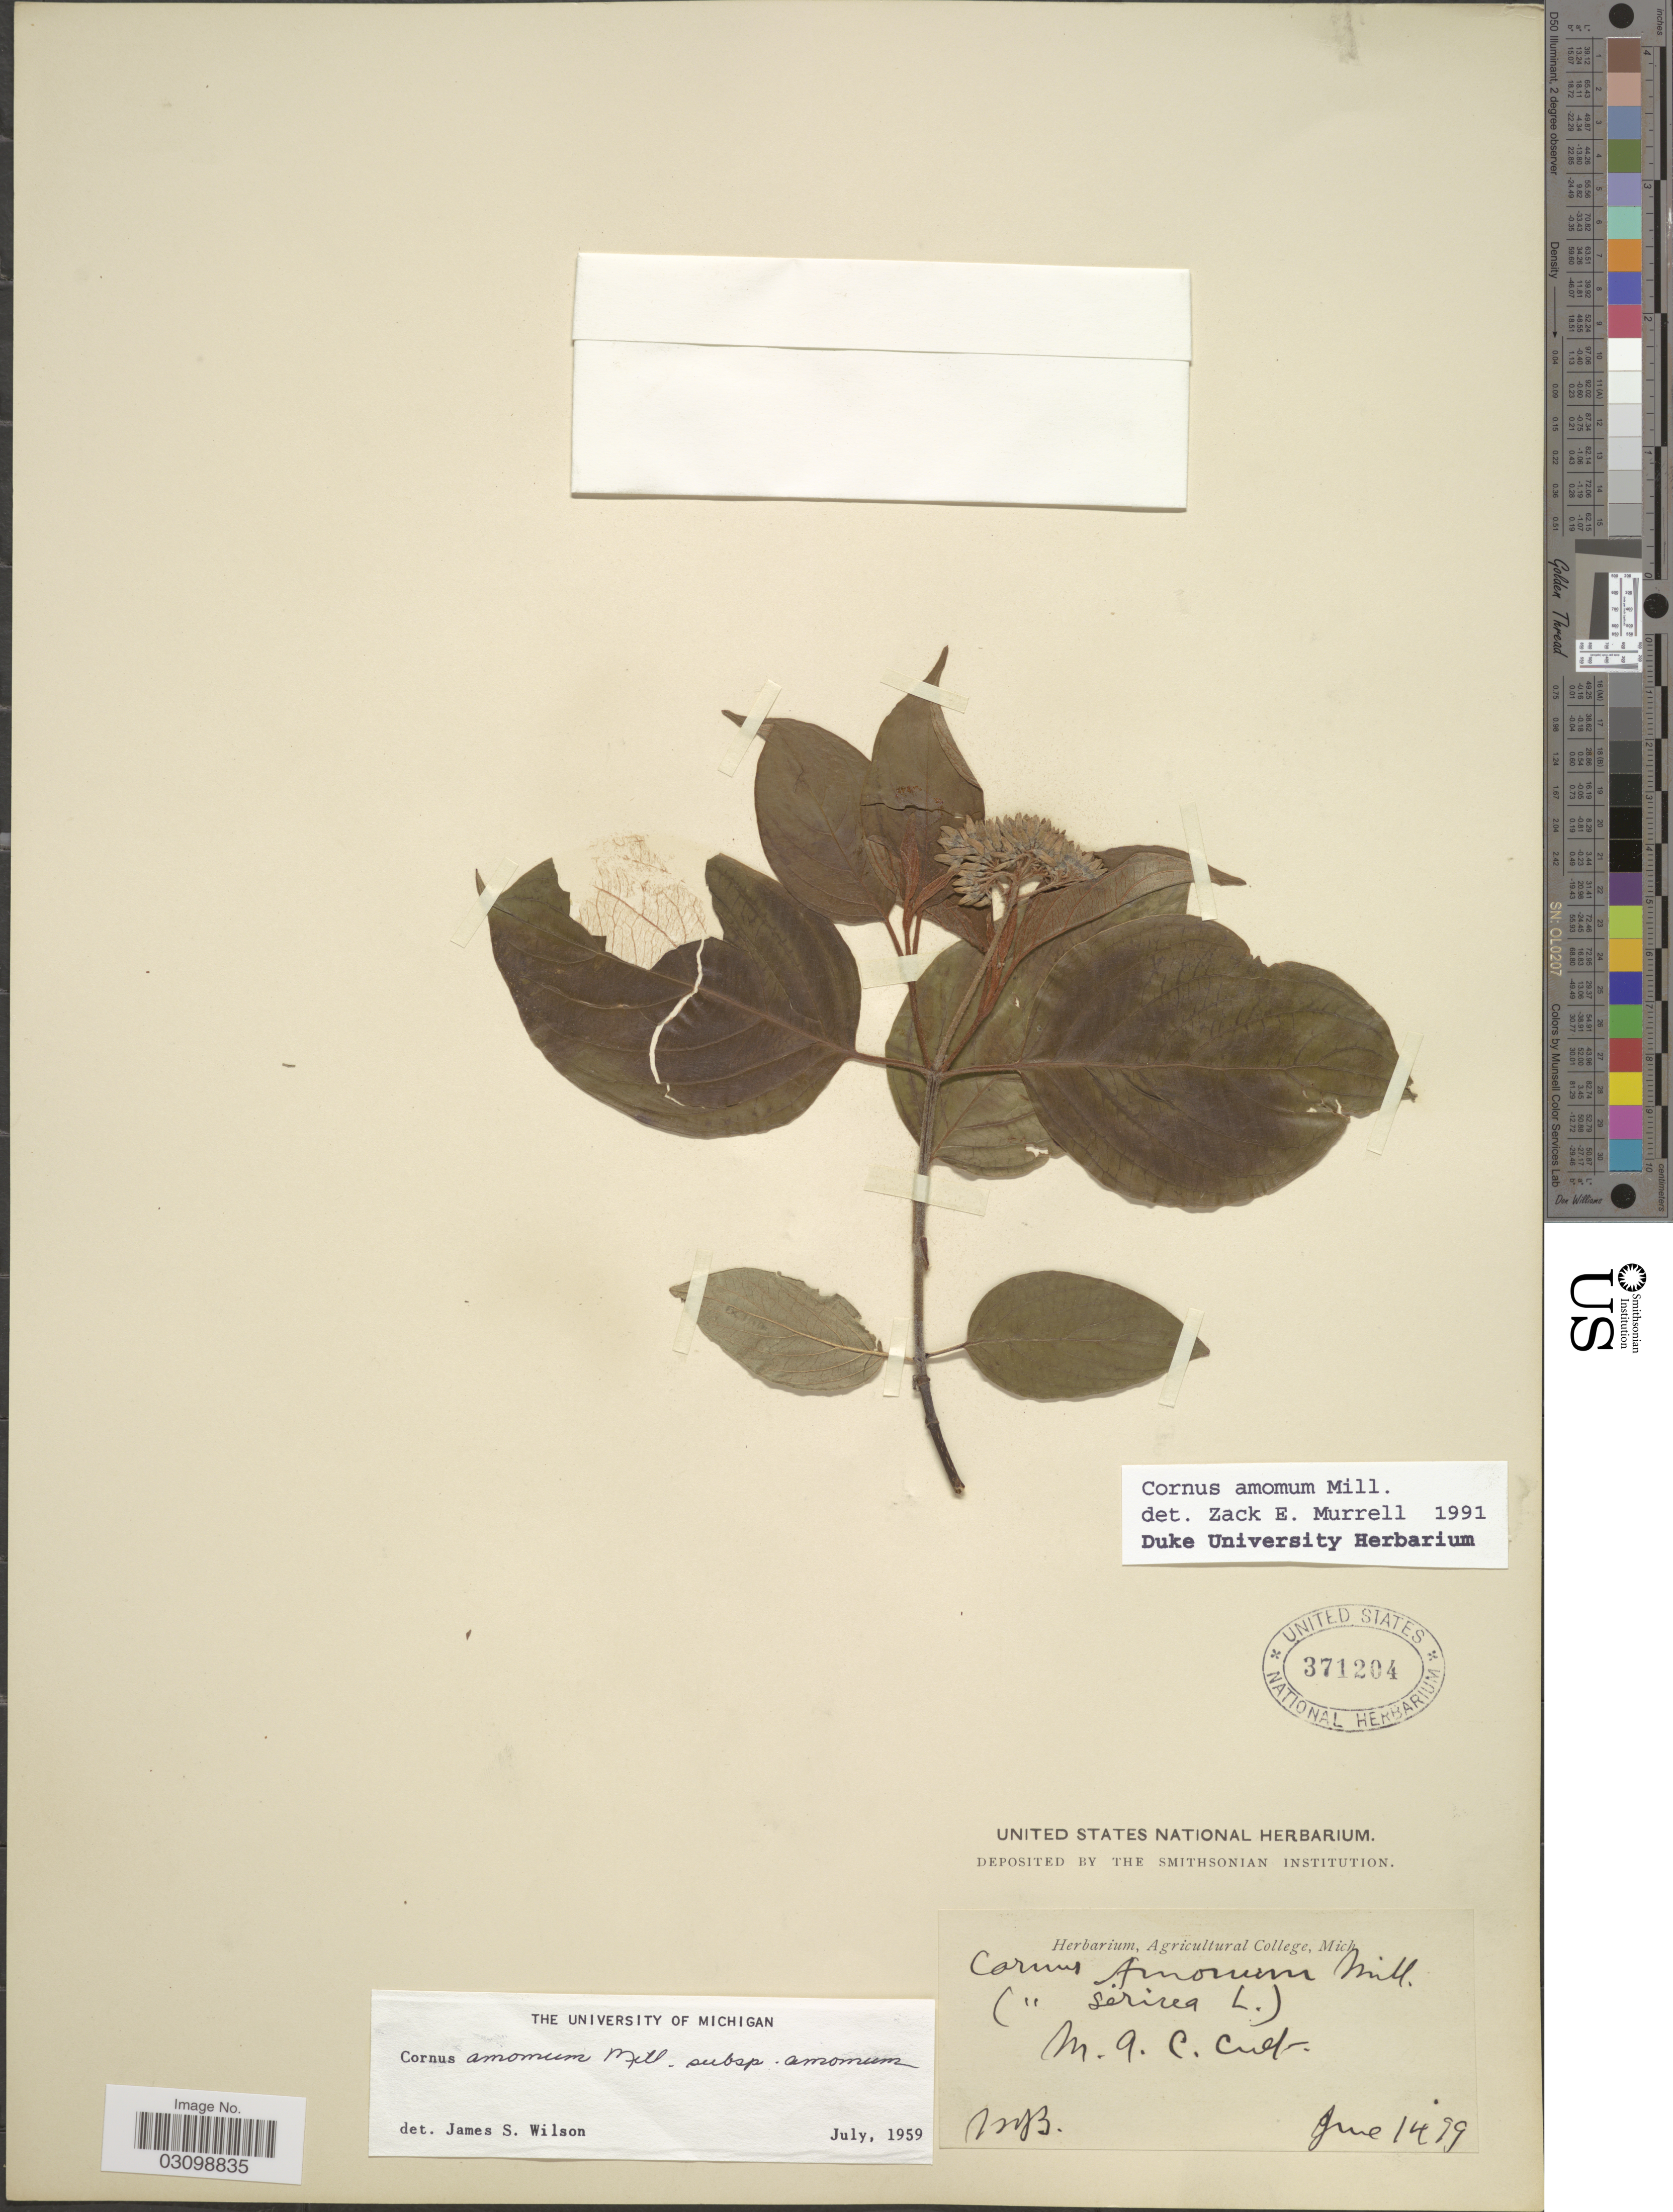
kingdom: Plantae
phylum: Tracheophyta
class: Magnoliopsida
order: Cornales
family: Cornaceae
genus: Cornus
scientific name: Cornus amomum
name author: Mill.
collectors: M. B.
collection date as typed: Transcribed d/m/y: 14/6/99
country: United States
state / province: Michigan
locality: M.A.C. [unsure placement]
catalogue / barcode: US 371204